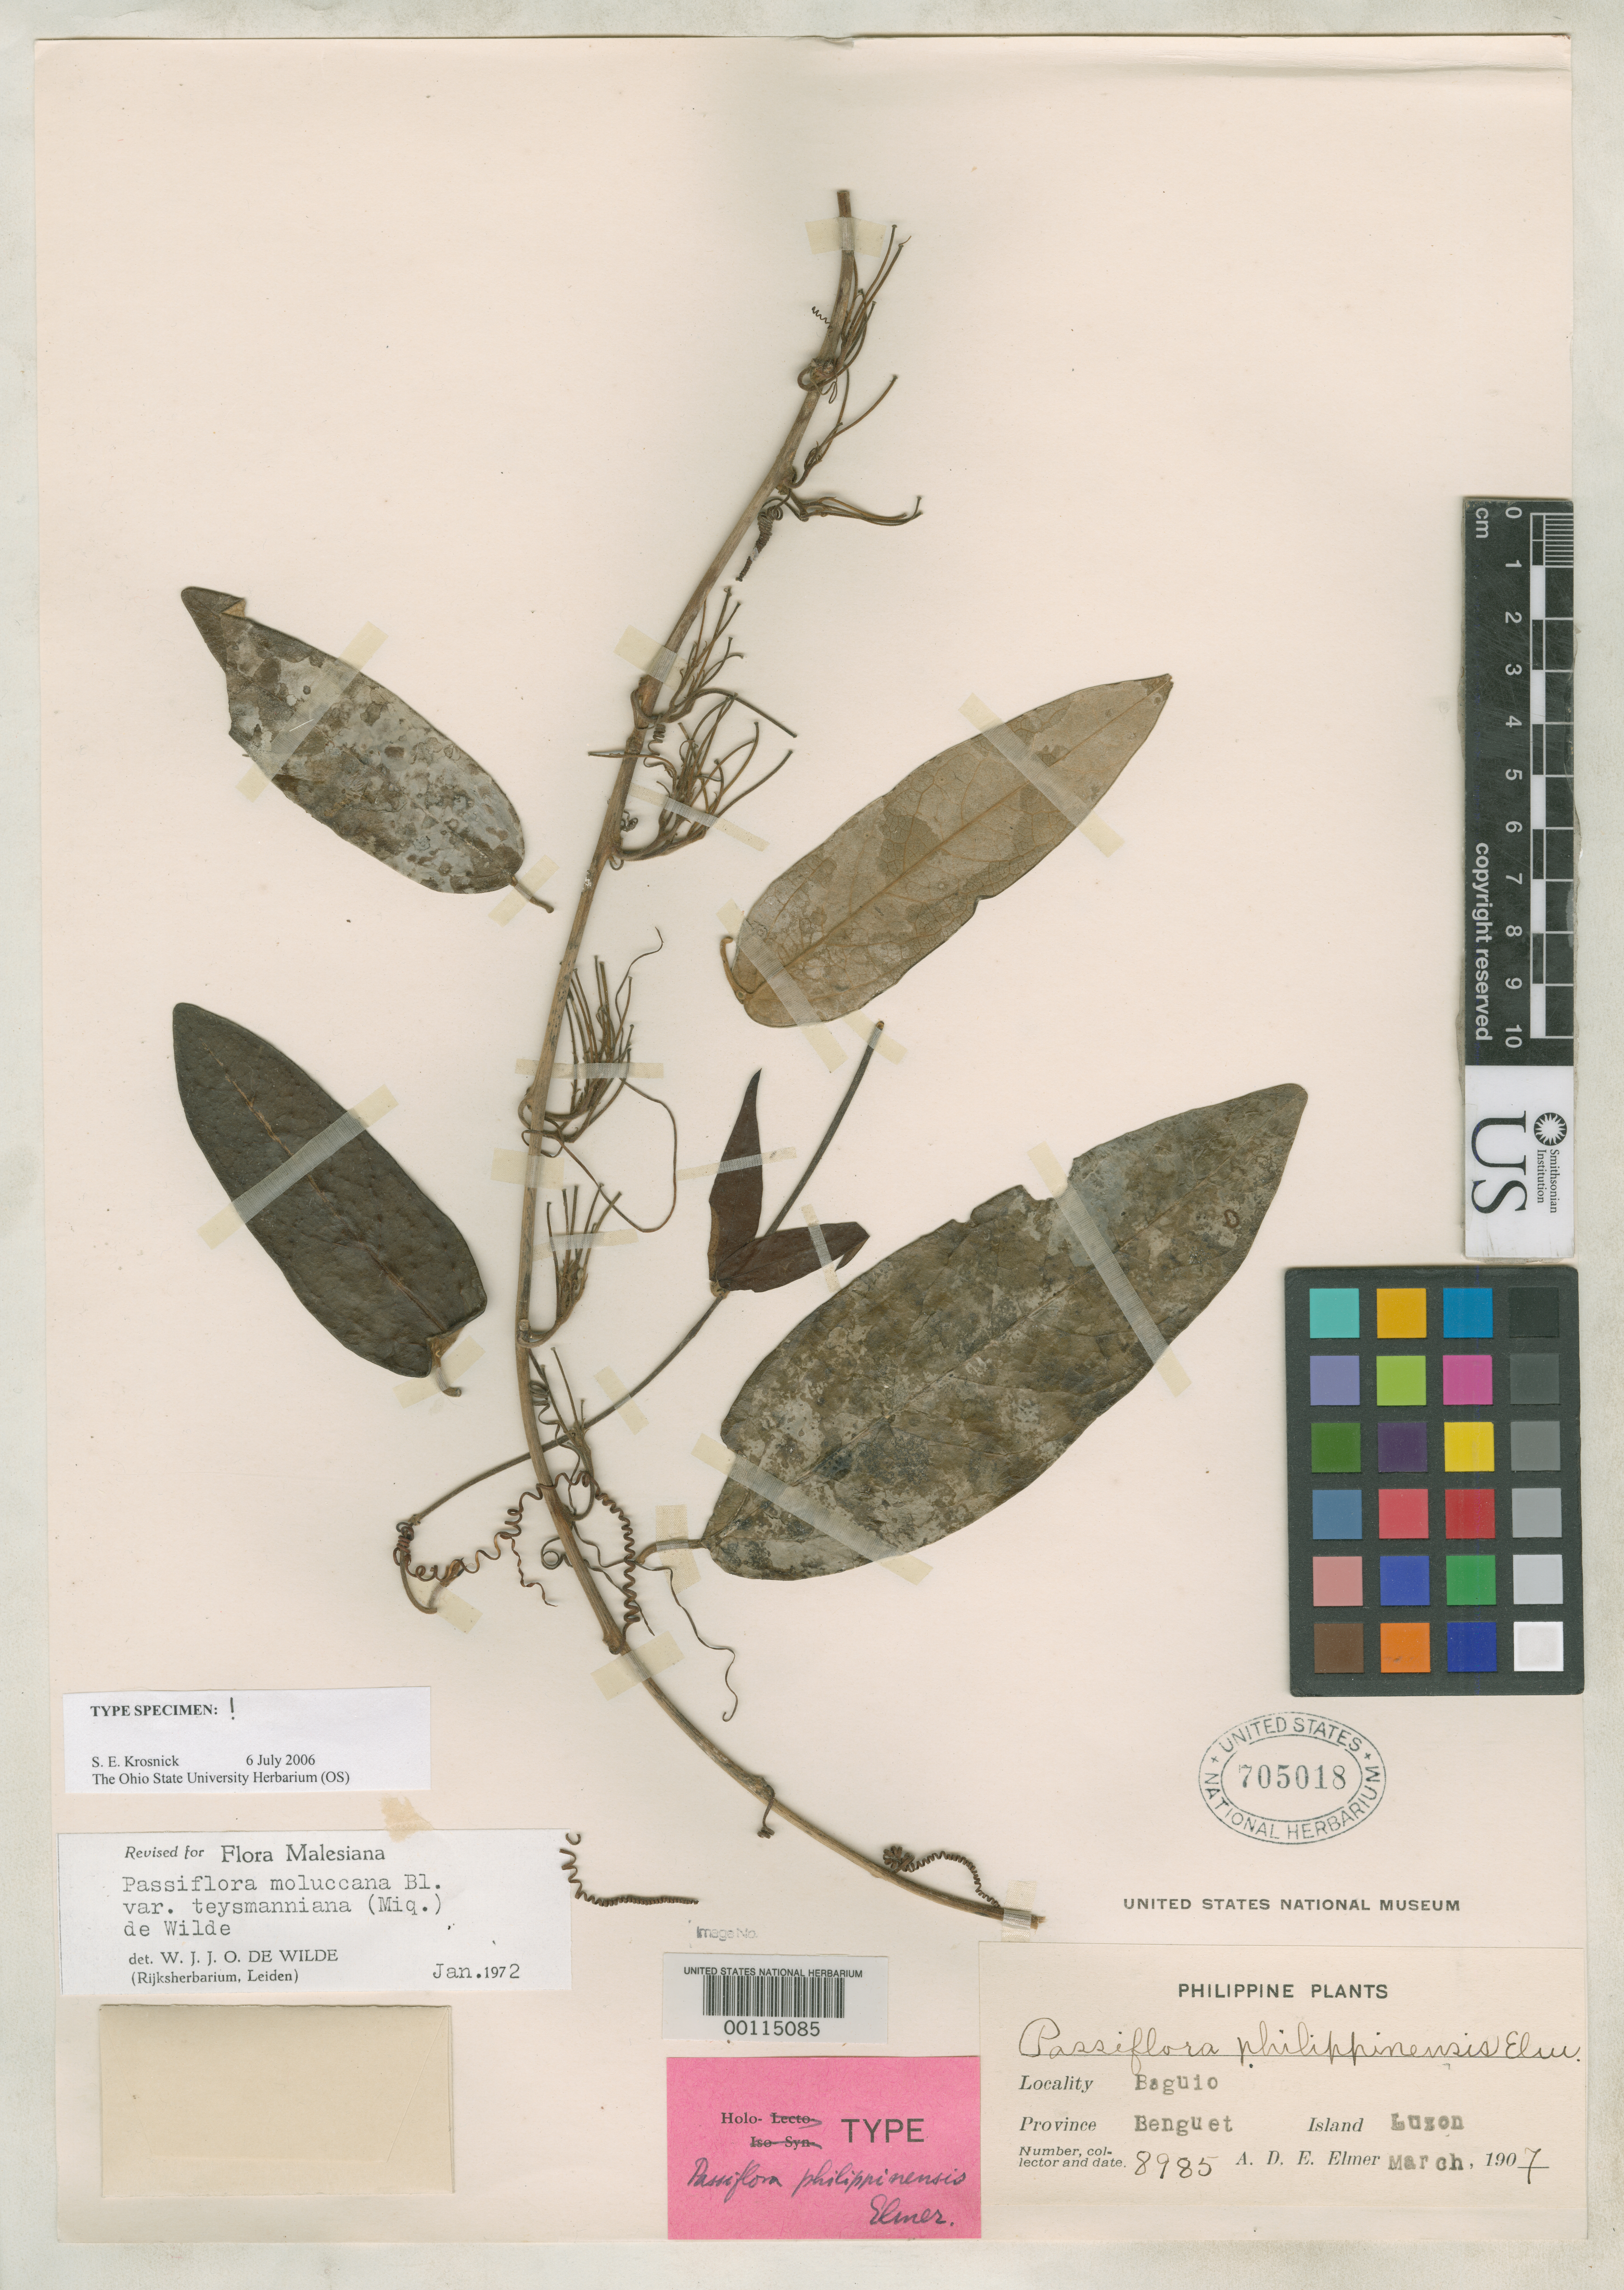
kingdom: Plantae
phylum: Tracheophyta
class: Magnoliopsida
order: Malpighiales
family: Passifloraceae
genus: Passiflora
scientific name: Passiflora philippinensis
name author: Elmer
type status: Holotype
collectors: A. D. E. Elmer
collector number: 8985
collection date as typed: Mar 1907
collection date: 1907-03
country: Philippines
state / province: Cordillera (Administrative Region)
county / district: Benguet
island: Luzon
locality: Baguio.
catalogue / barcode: US 705018